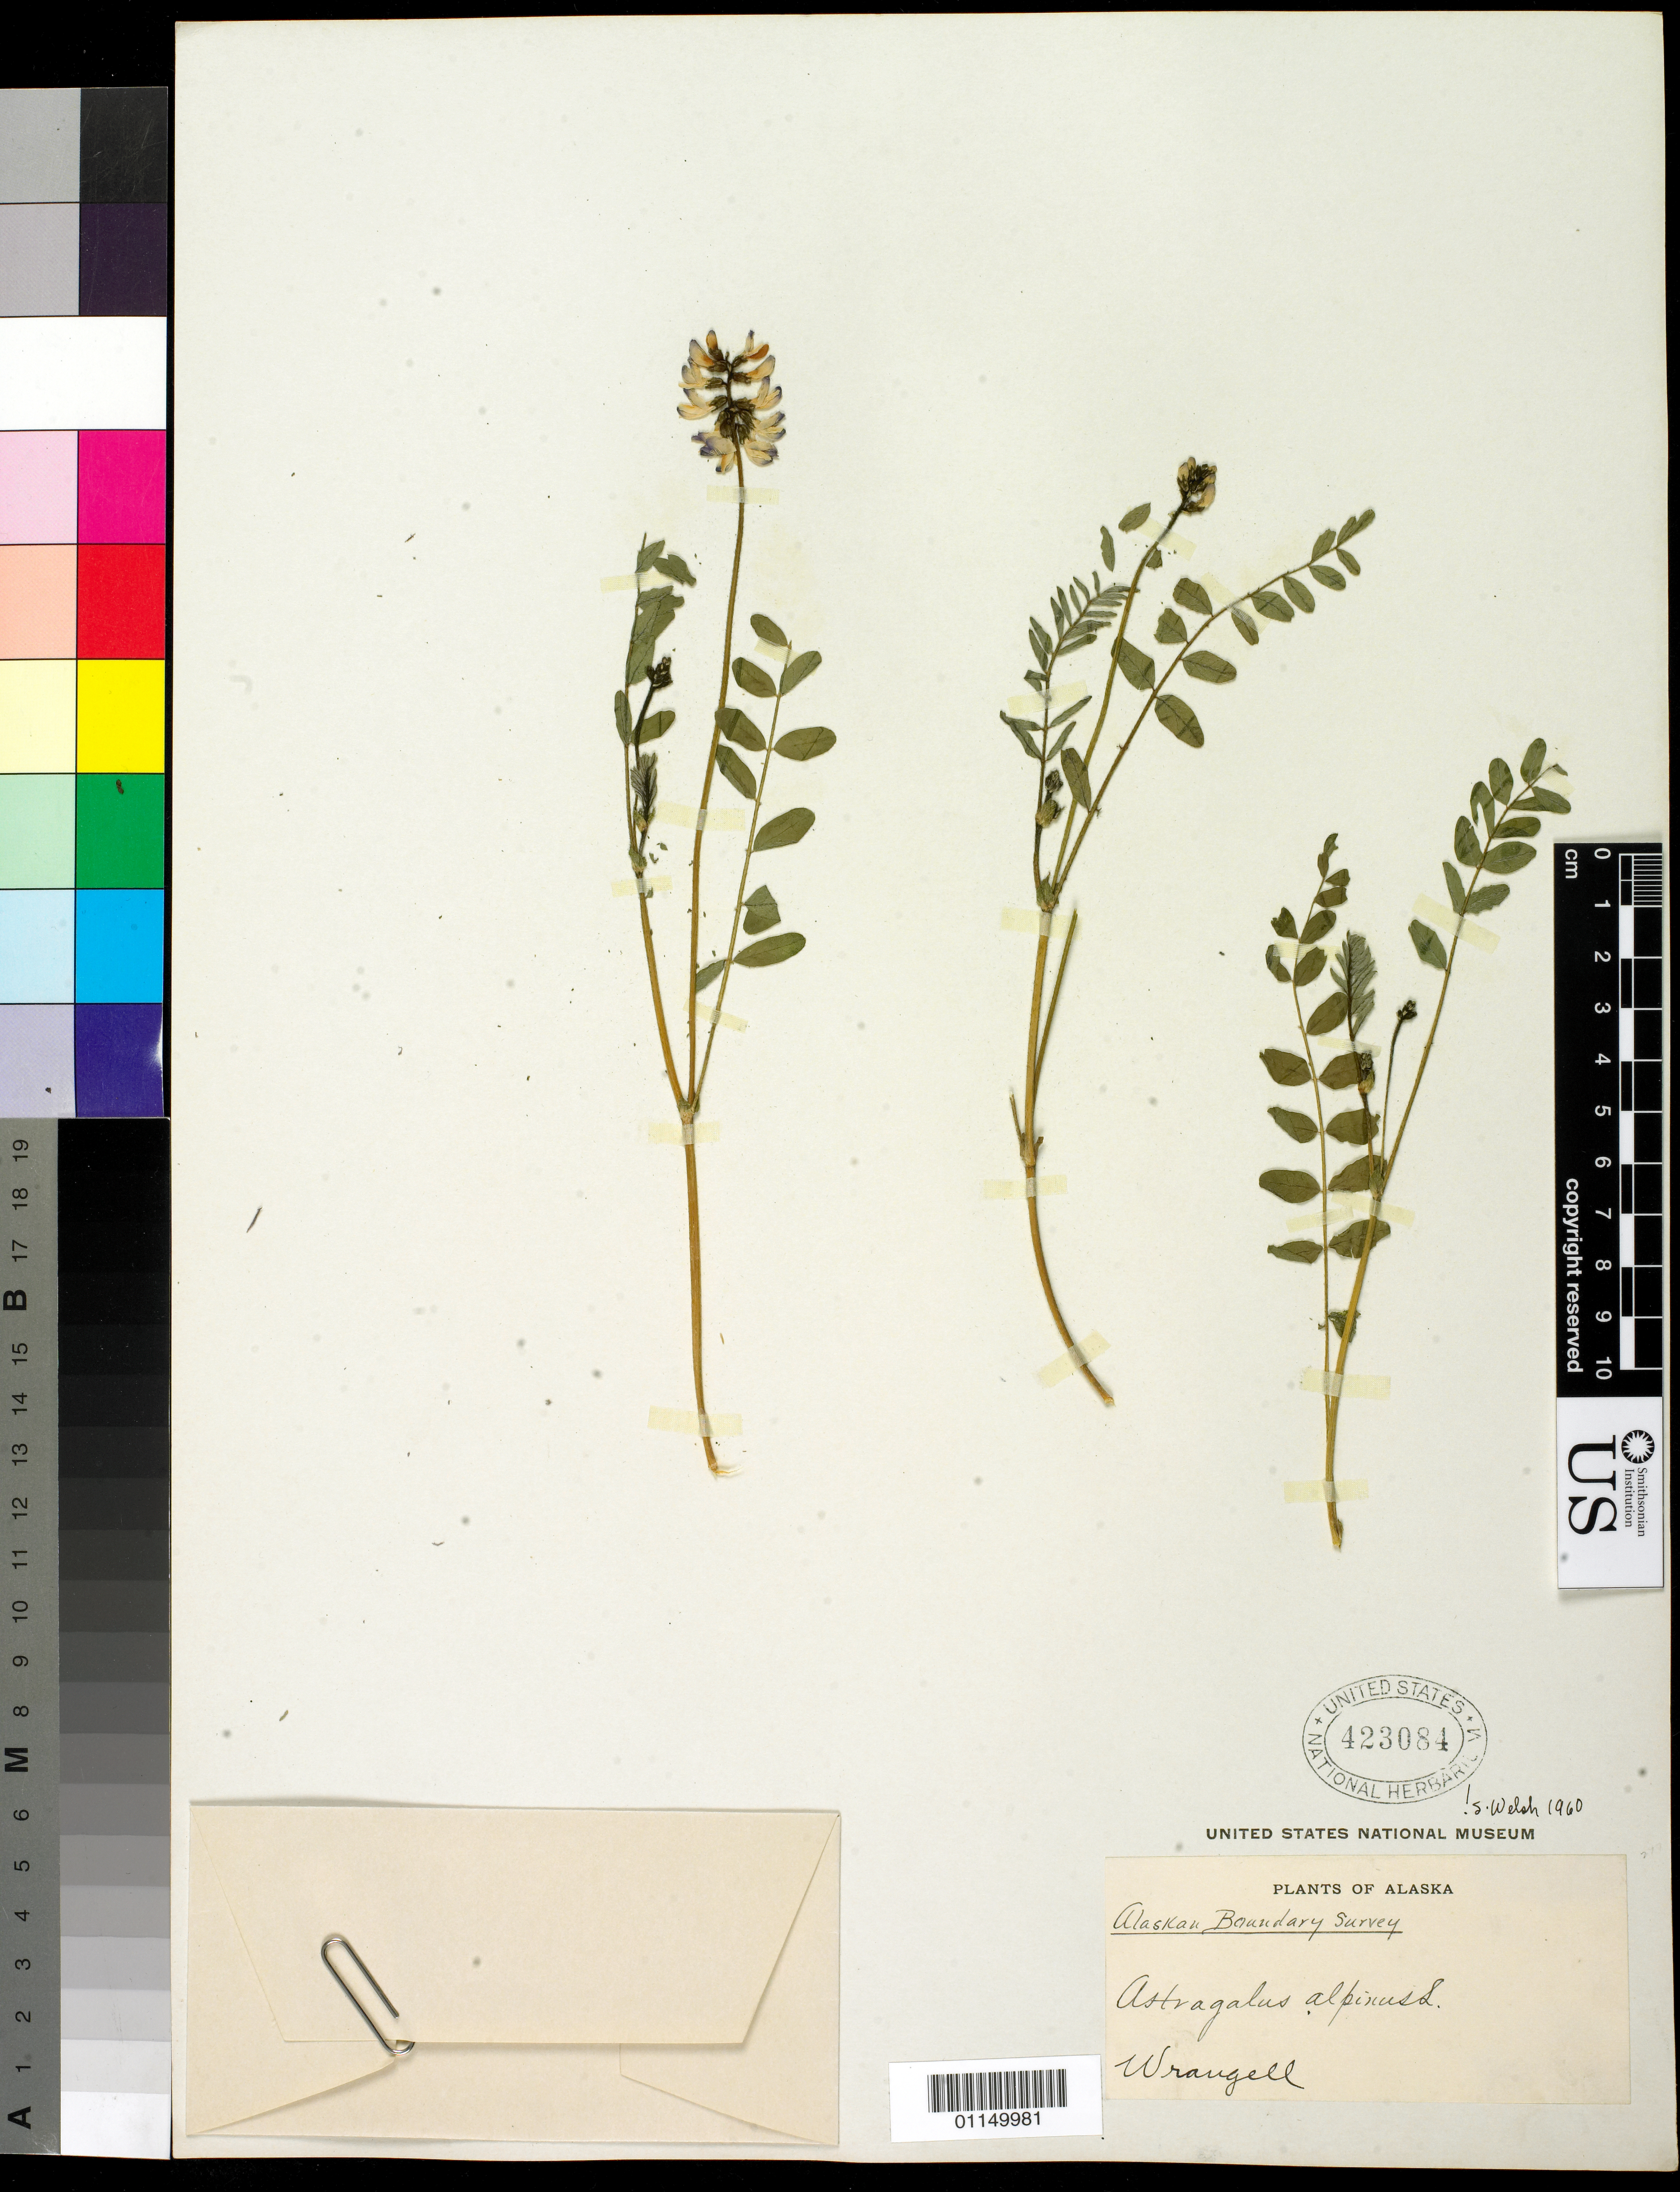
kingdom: Plantae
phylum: Tracheophyta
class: Magnoliopsida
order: Fabales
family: Fabaceae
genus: Astragalus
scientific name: Astragalus alpinus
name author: L.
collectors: F. P. Wrangell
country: United States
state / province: Alaska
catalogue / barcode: US 423084